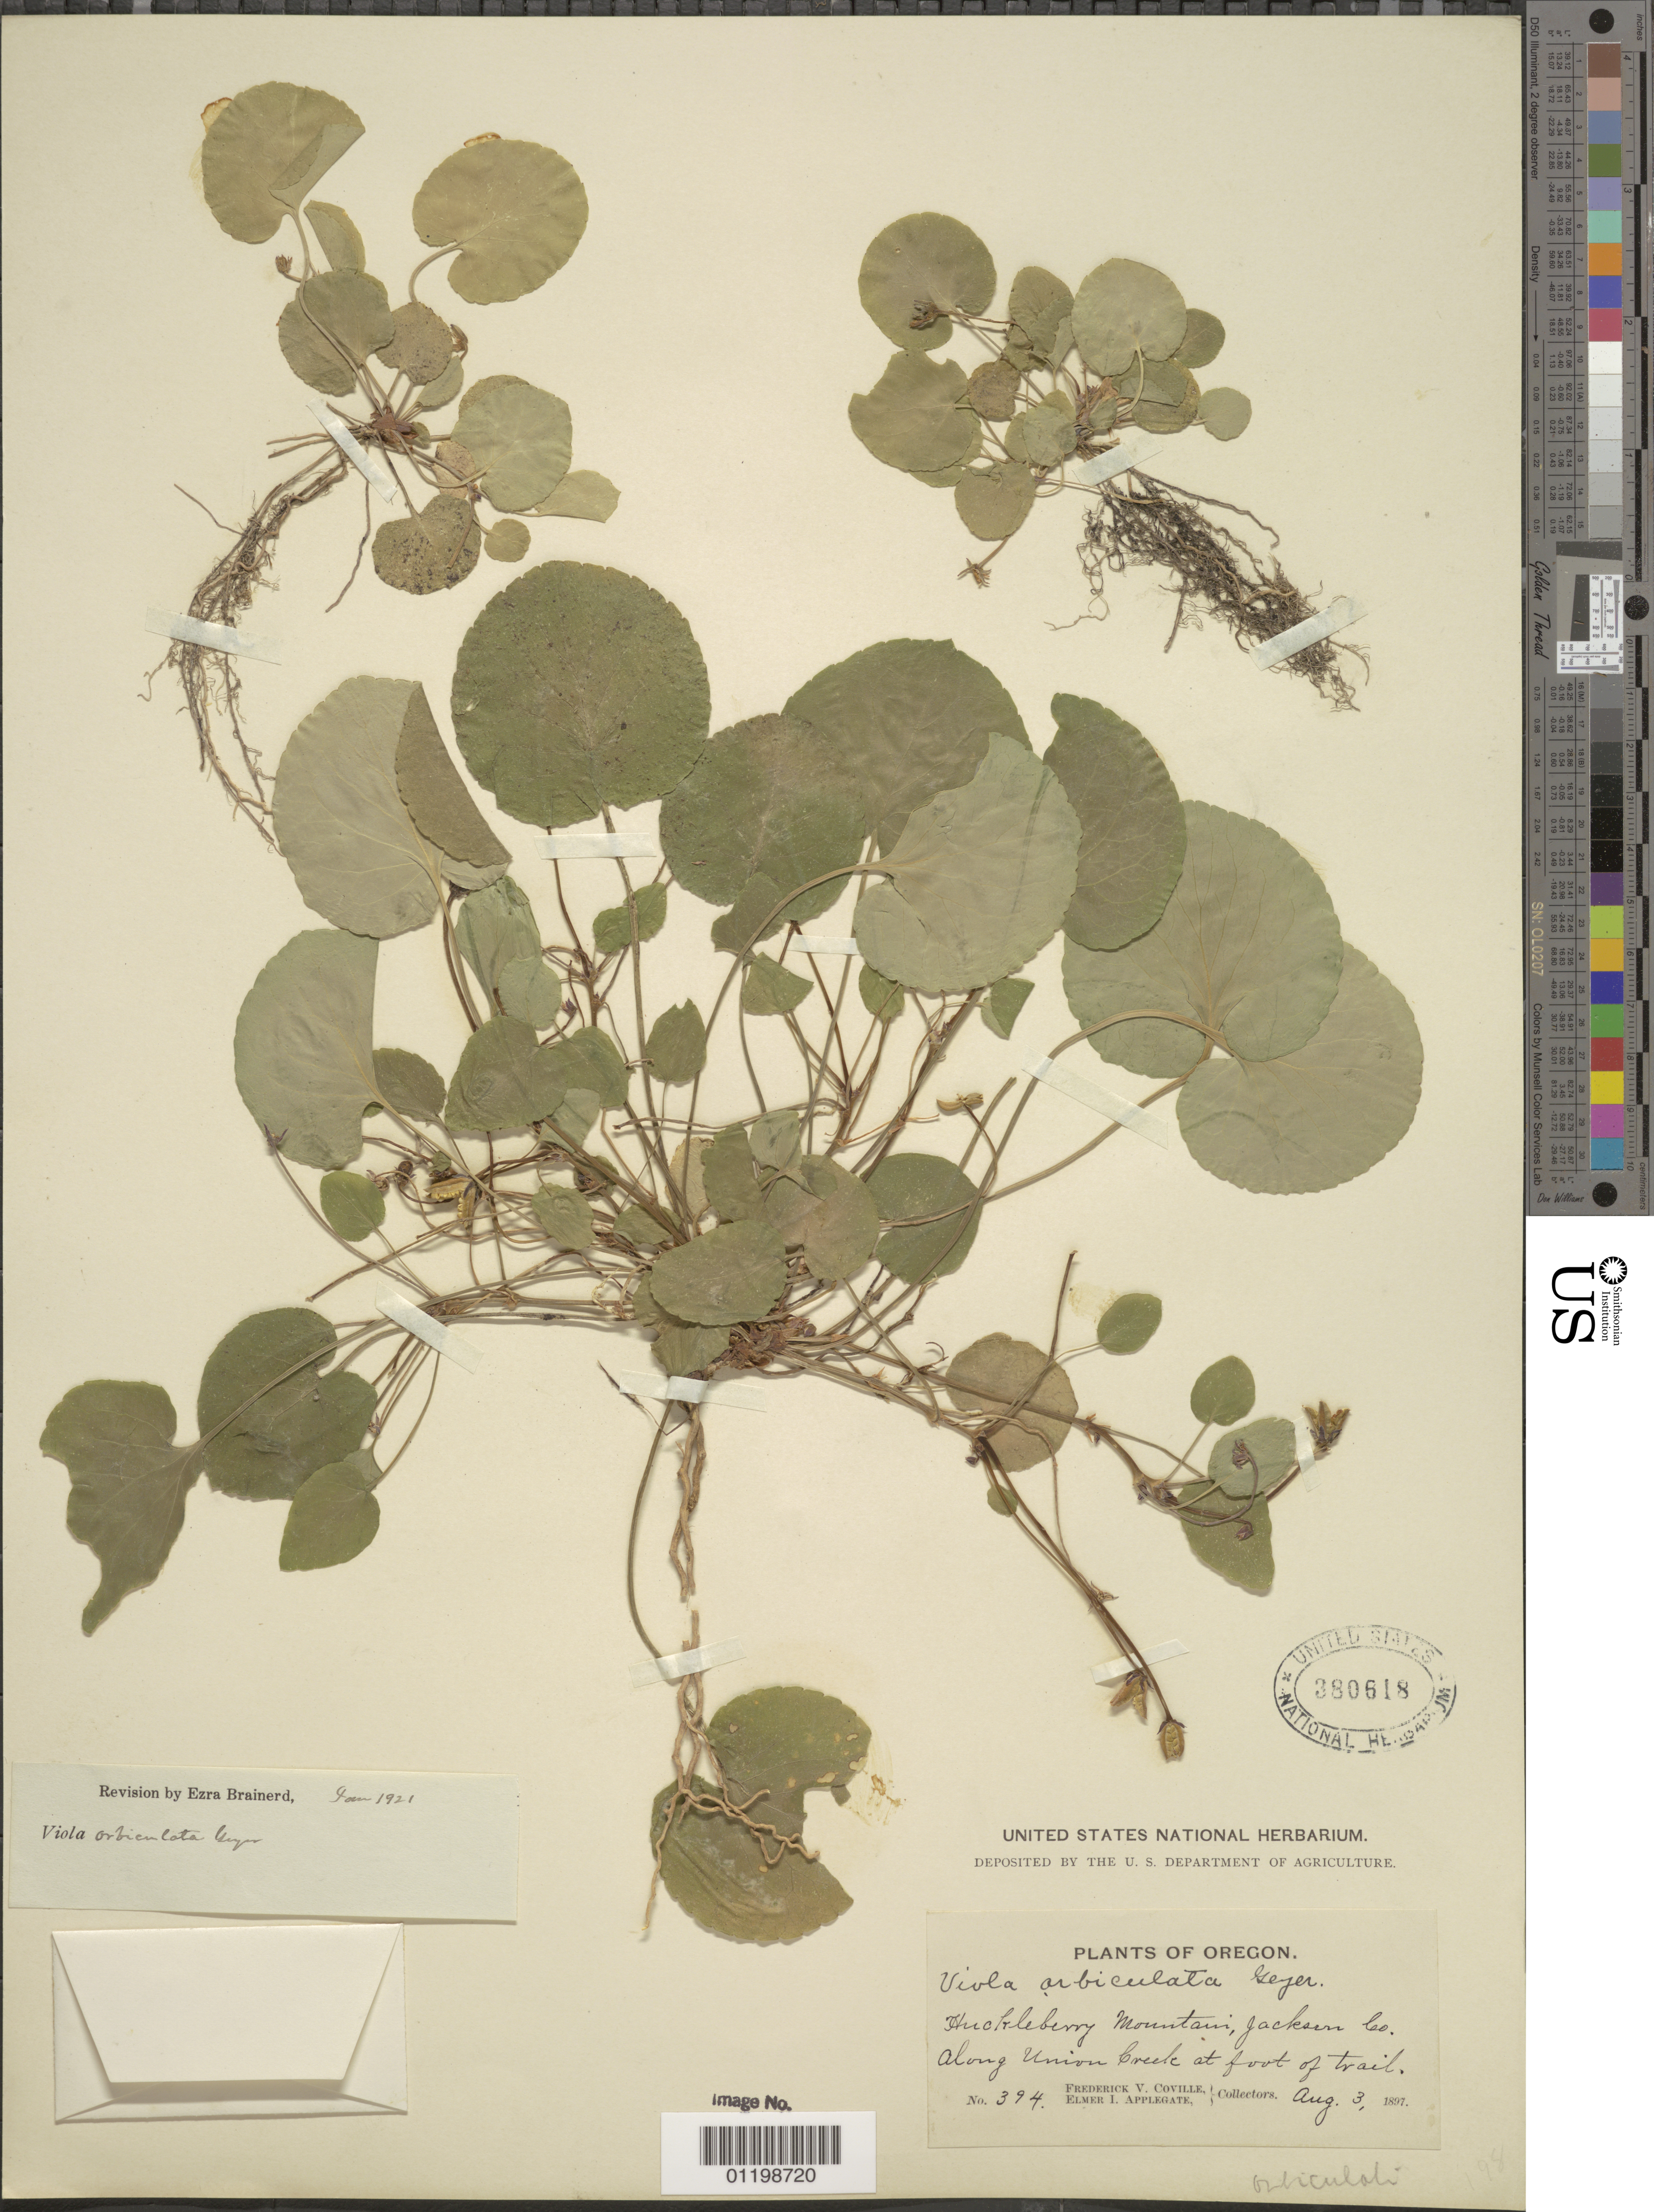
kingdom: Plantae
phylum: Tracheophyta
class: Magnoliopsida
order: Malpighiales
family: Violaceae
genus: Viola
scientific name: Viola orbiculata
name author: Geyer ex Hook.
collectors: F. V. Coville & E. I. Applegate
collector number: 394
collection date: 1897-08-03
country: United States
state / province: Oregon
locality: Huckleberry Mountain, along Union Creek at foot of trail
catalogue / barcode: US 380618